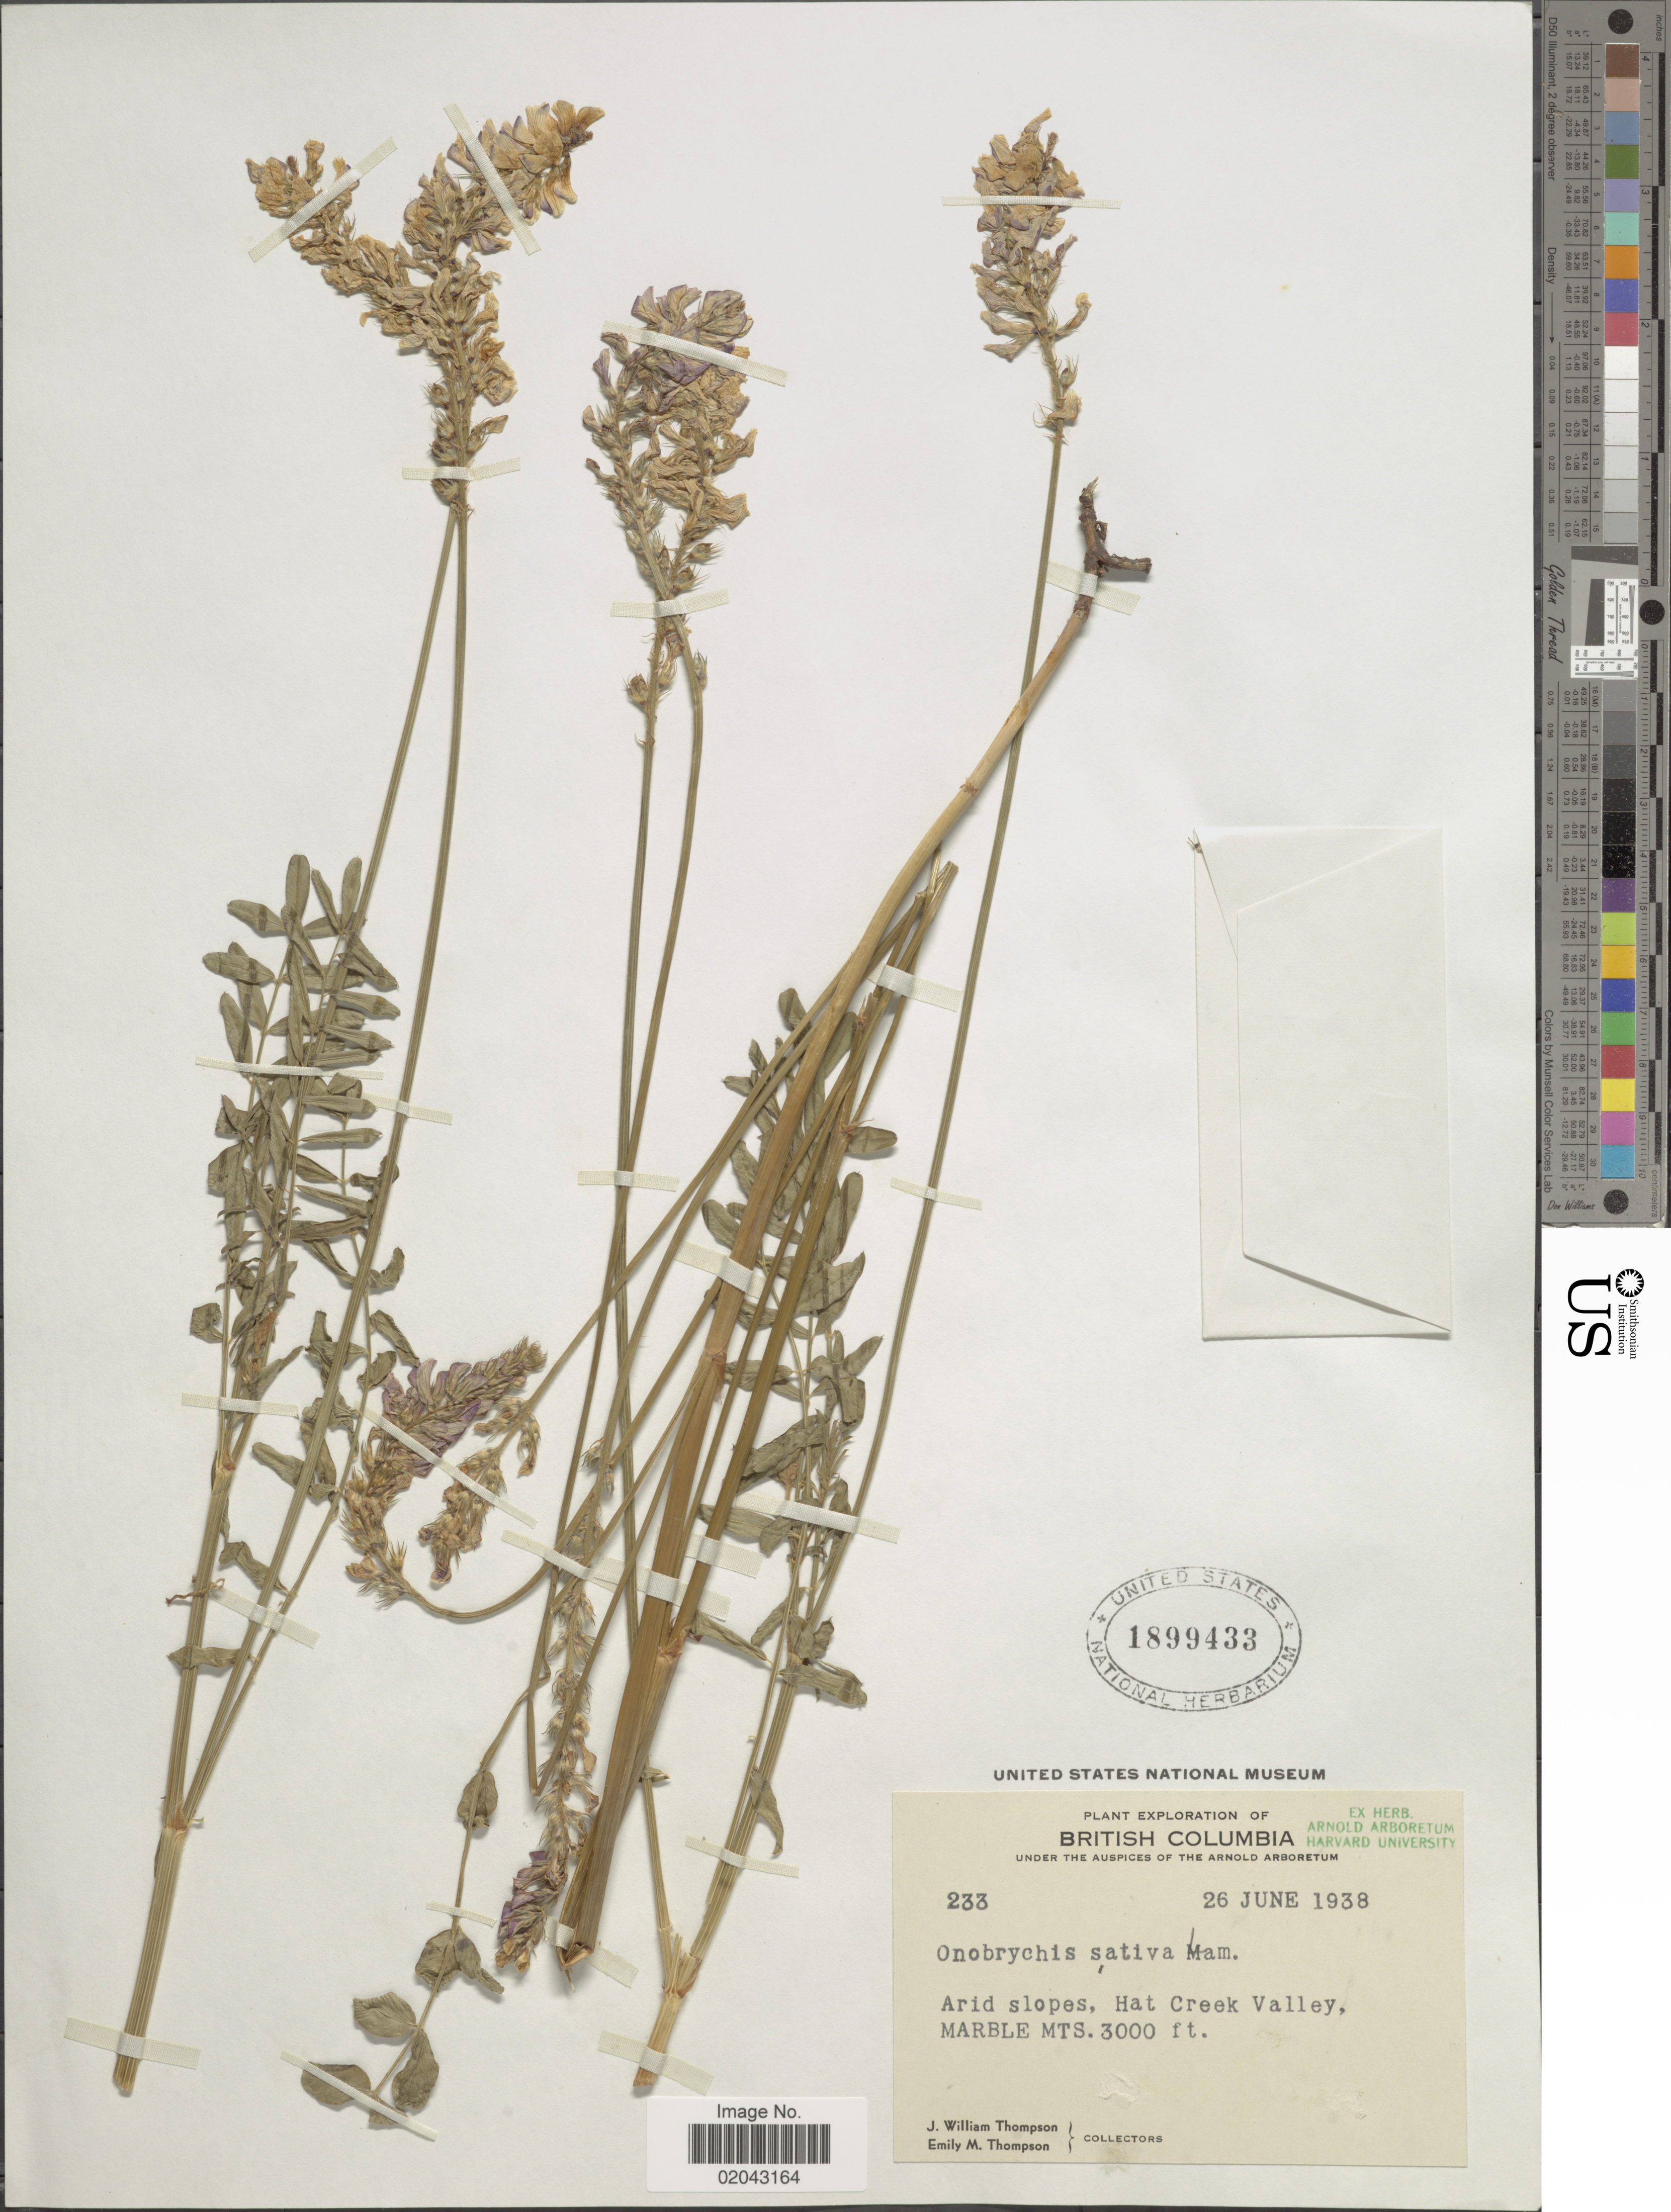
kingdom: Plantae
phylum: Tracheophyta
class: Magnoliopsida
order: Fabales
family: Fabaceae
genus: Onobrychis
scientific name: Onobrychis sativa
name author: Lam.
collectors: J. W. Thompson & E. M. Thompson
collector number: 233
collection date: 1938-06-26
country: Canada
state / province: British Columbia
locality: British Columbia, Arid Slopes, Hat Creek Valley. Marble Mts.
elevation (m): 914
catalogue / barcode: US 1899433